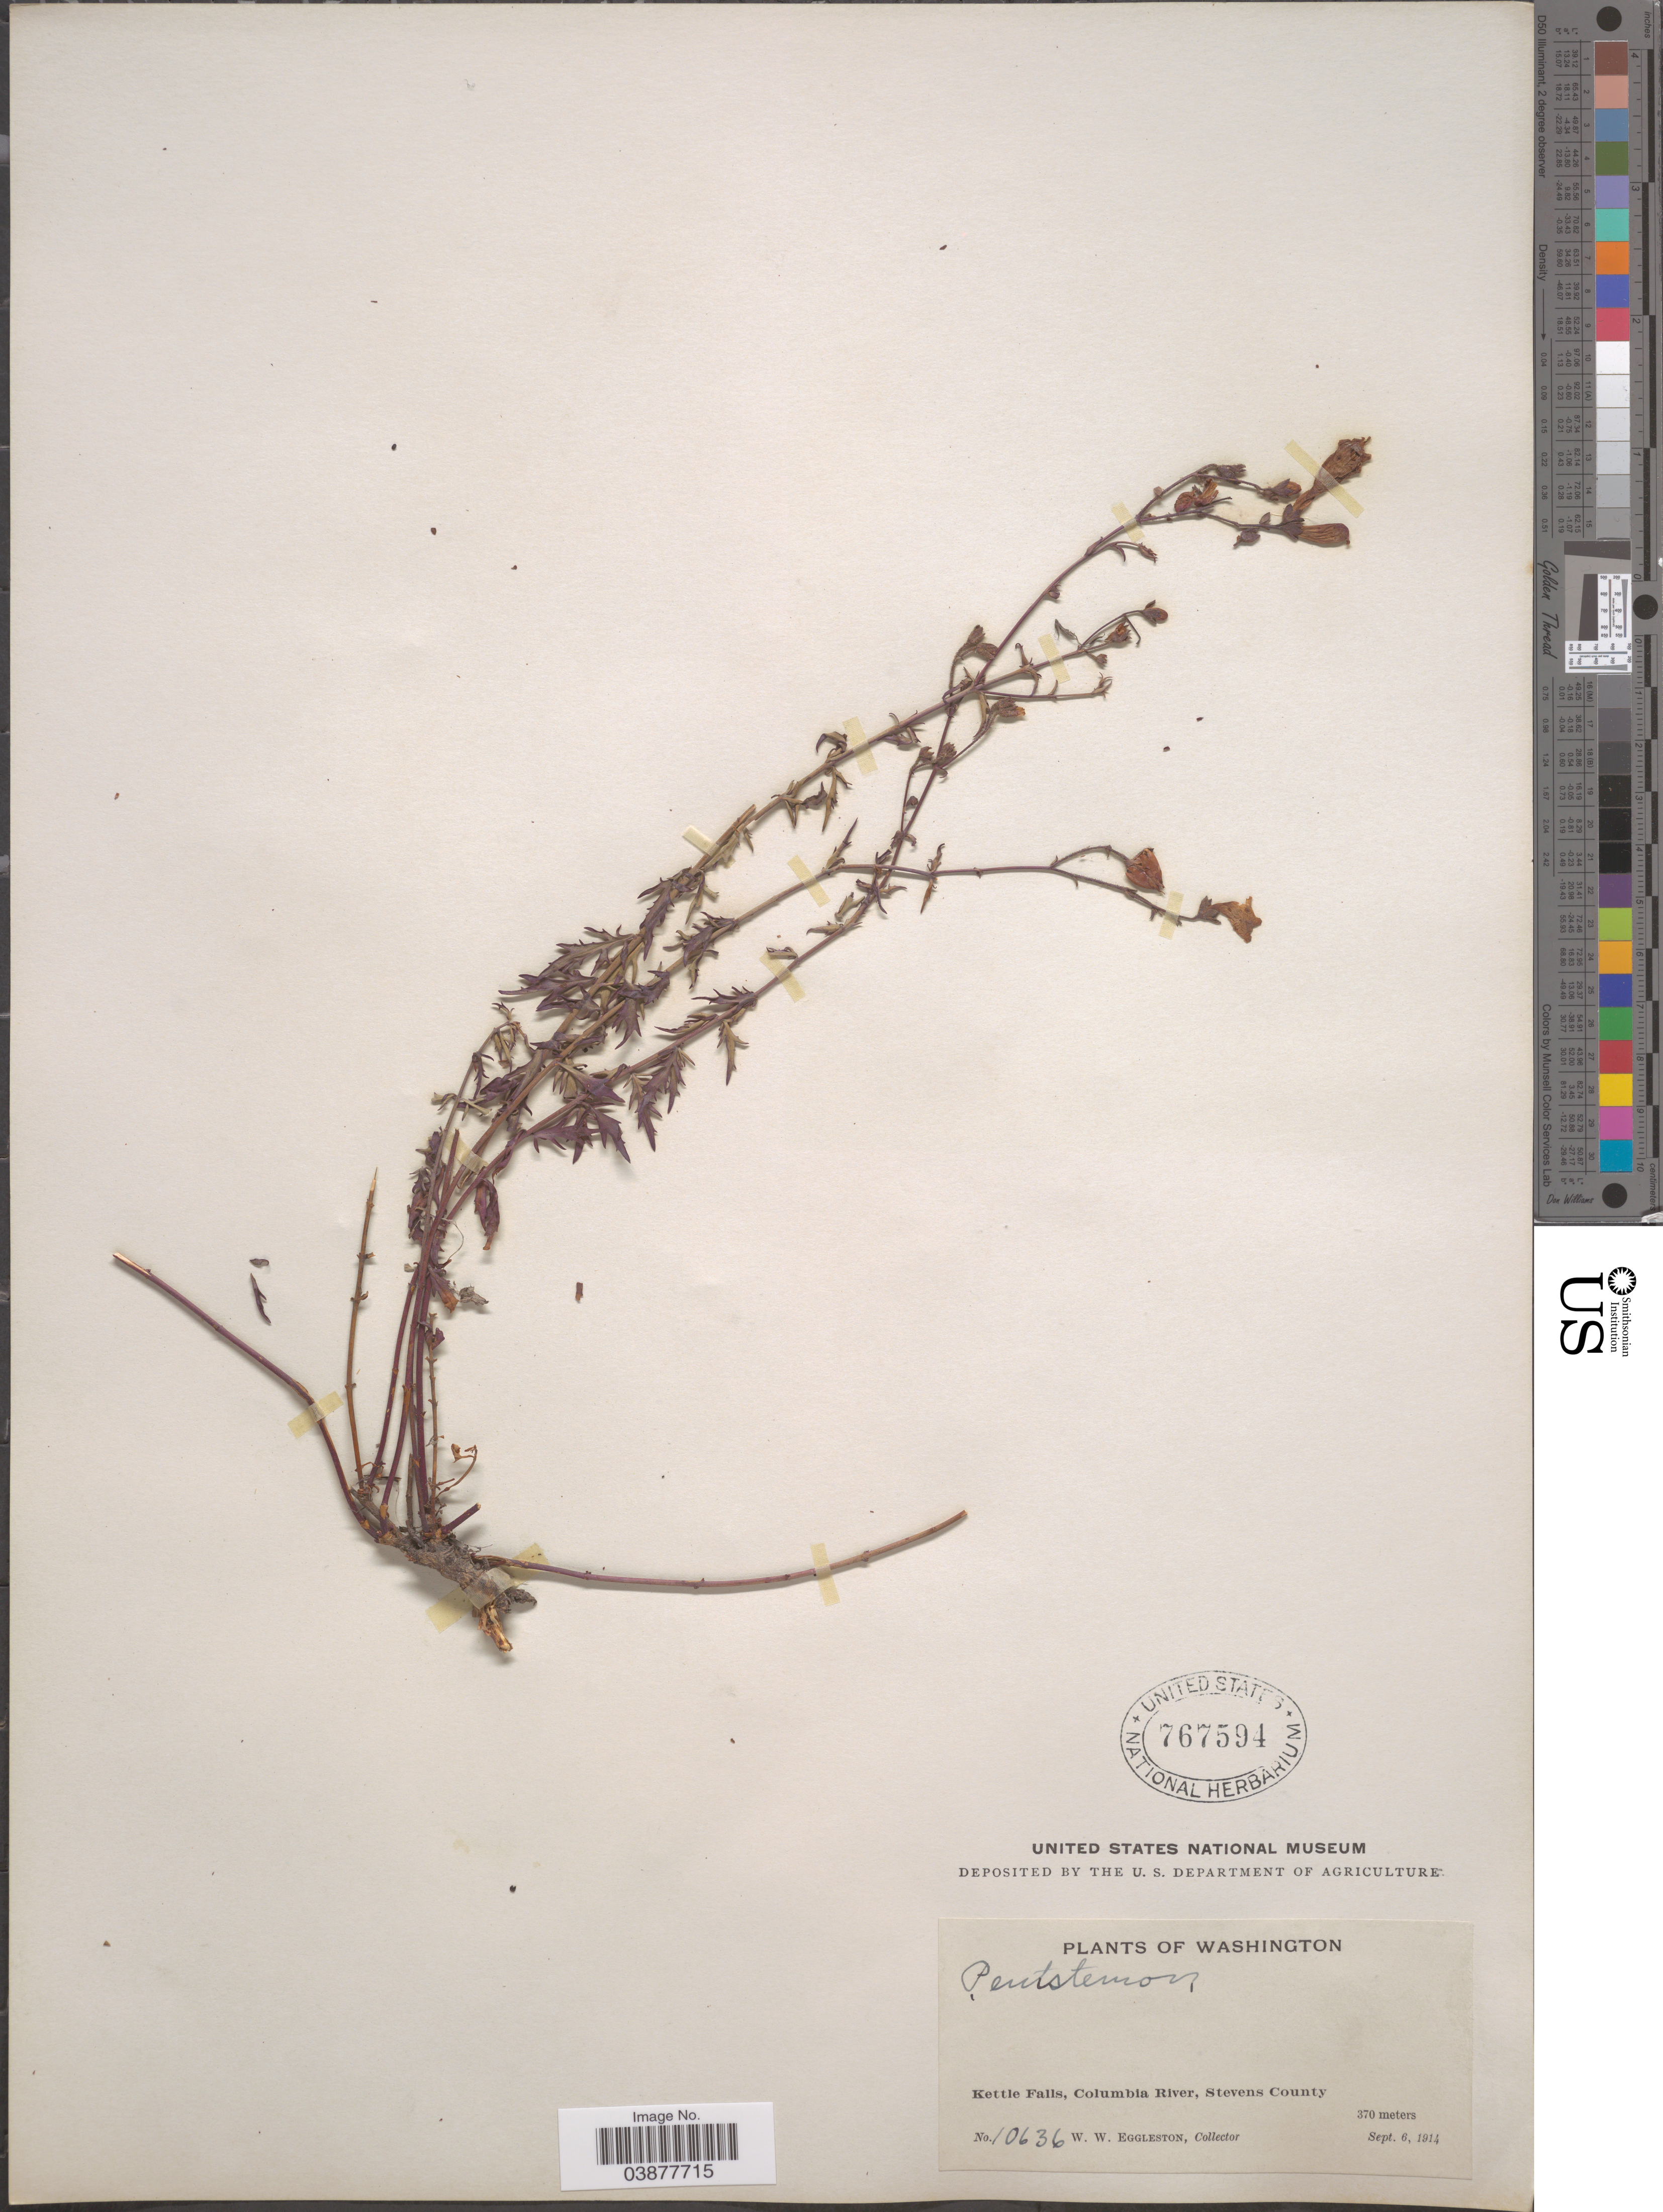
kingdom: Plantae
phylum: Tracheophyta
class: Magnoliopsida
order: Lamiales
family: Plantaginaceae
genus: Penstemon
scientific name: Penstemon richardsonii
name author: Douglas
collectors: W. W. Eggleston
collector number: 10636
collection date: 1914-09-06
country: United States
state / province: Washington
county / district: Stevens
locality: Kettle Falls, Columbia River, Stevens County.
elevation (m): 370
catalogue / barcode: US 767594